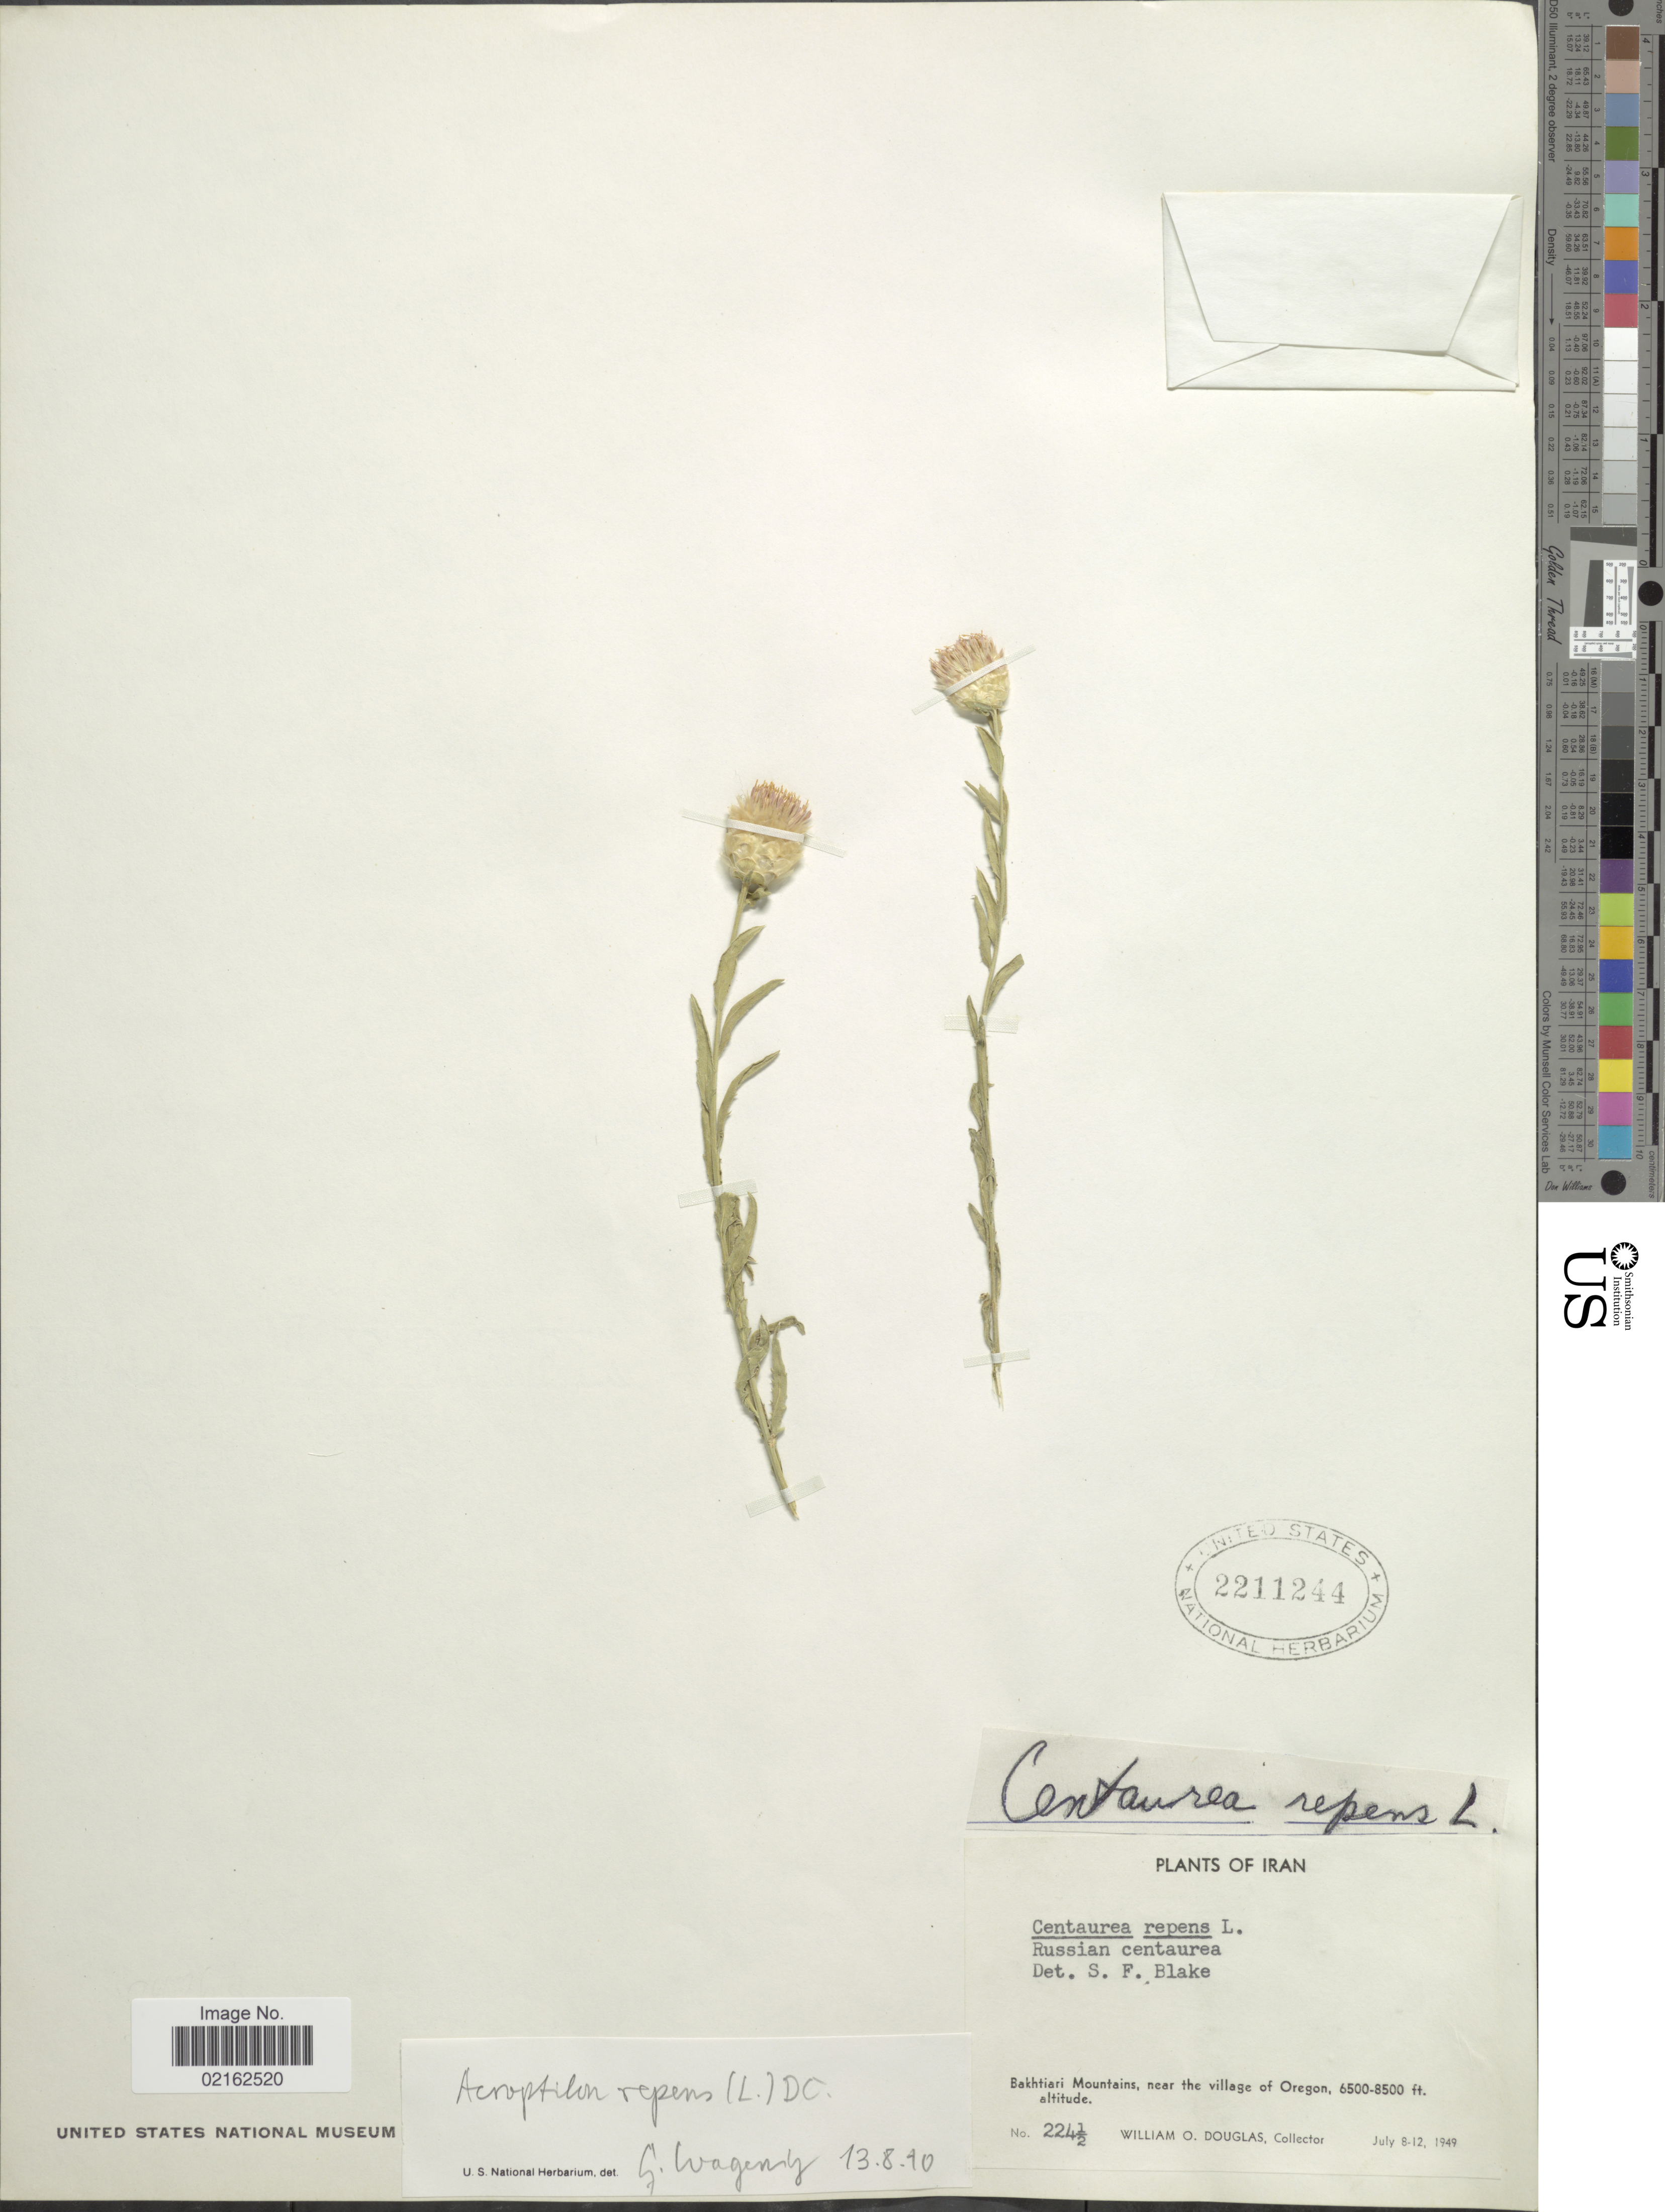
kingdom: Plantae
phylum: Tracheophyta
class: Magnoliopsida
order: Asterales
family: Asteraceae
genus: Acroptilon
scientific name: Acroptilon repens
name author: (L.) DC.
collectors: W. Douglas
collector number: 224½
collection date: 1949-07-08/1949-07-12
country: Iran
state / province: Chahar Mahaal and Bakhtiari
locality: Bakhtiari Mountains, near the villages of Oregon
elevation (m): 1981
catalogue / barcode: US 2211244